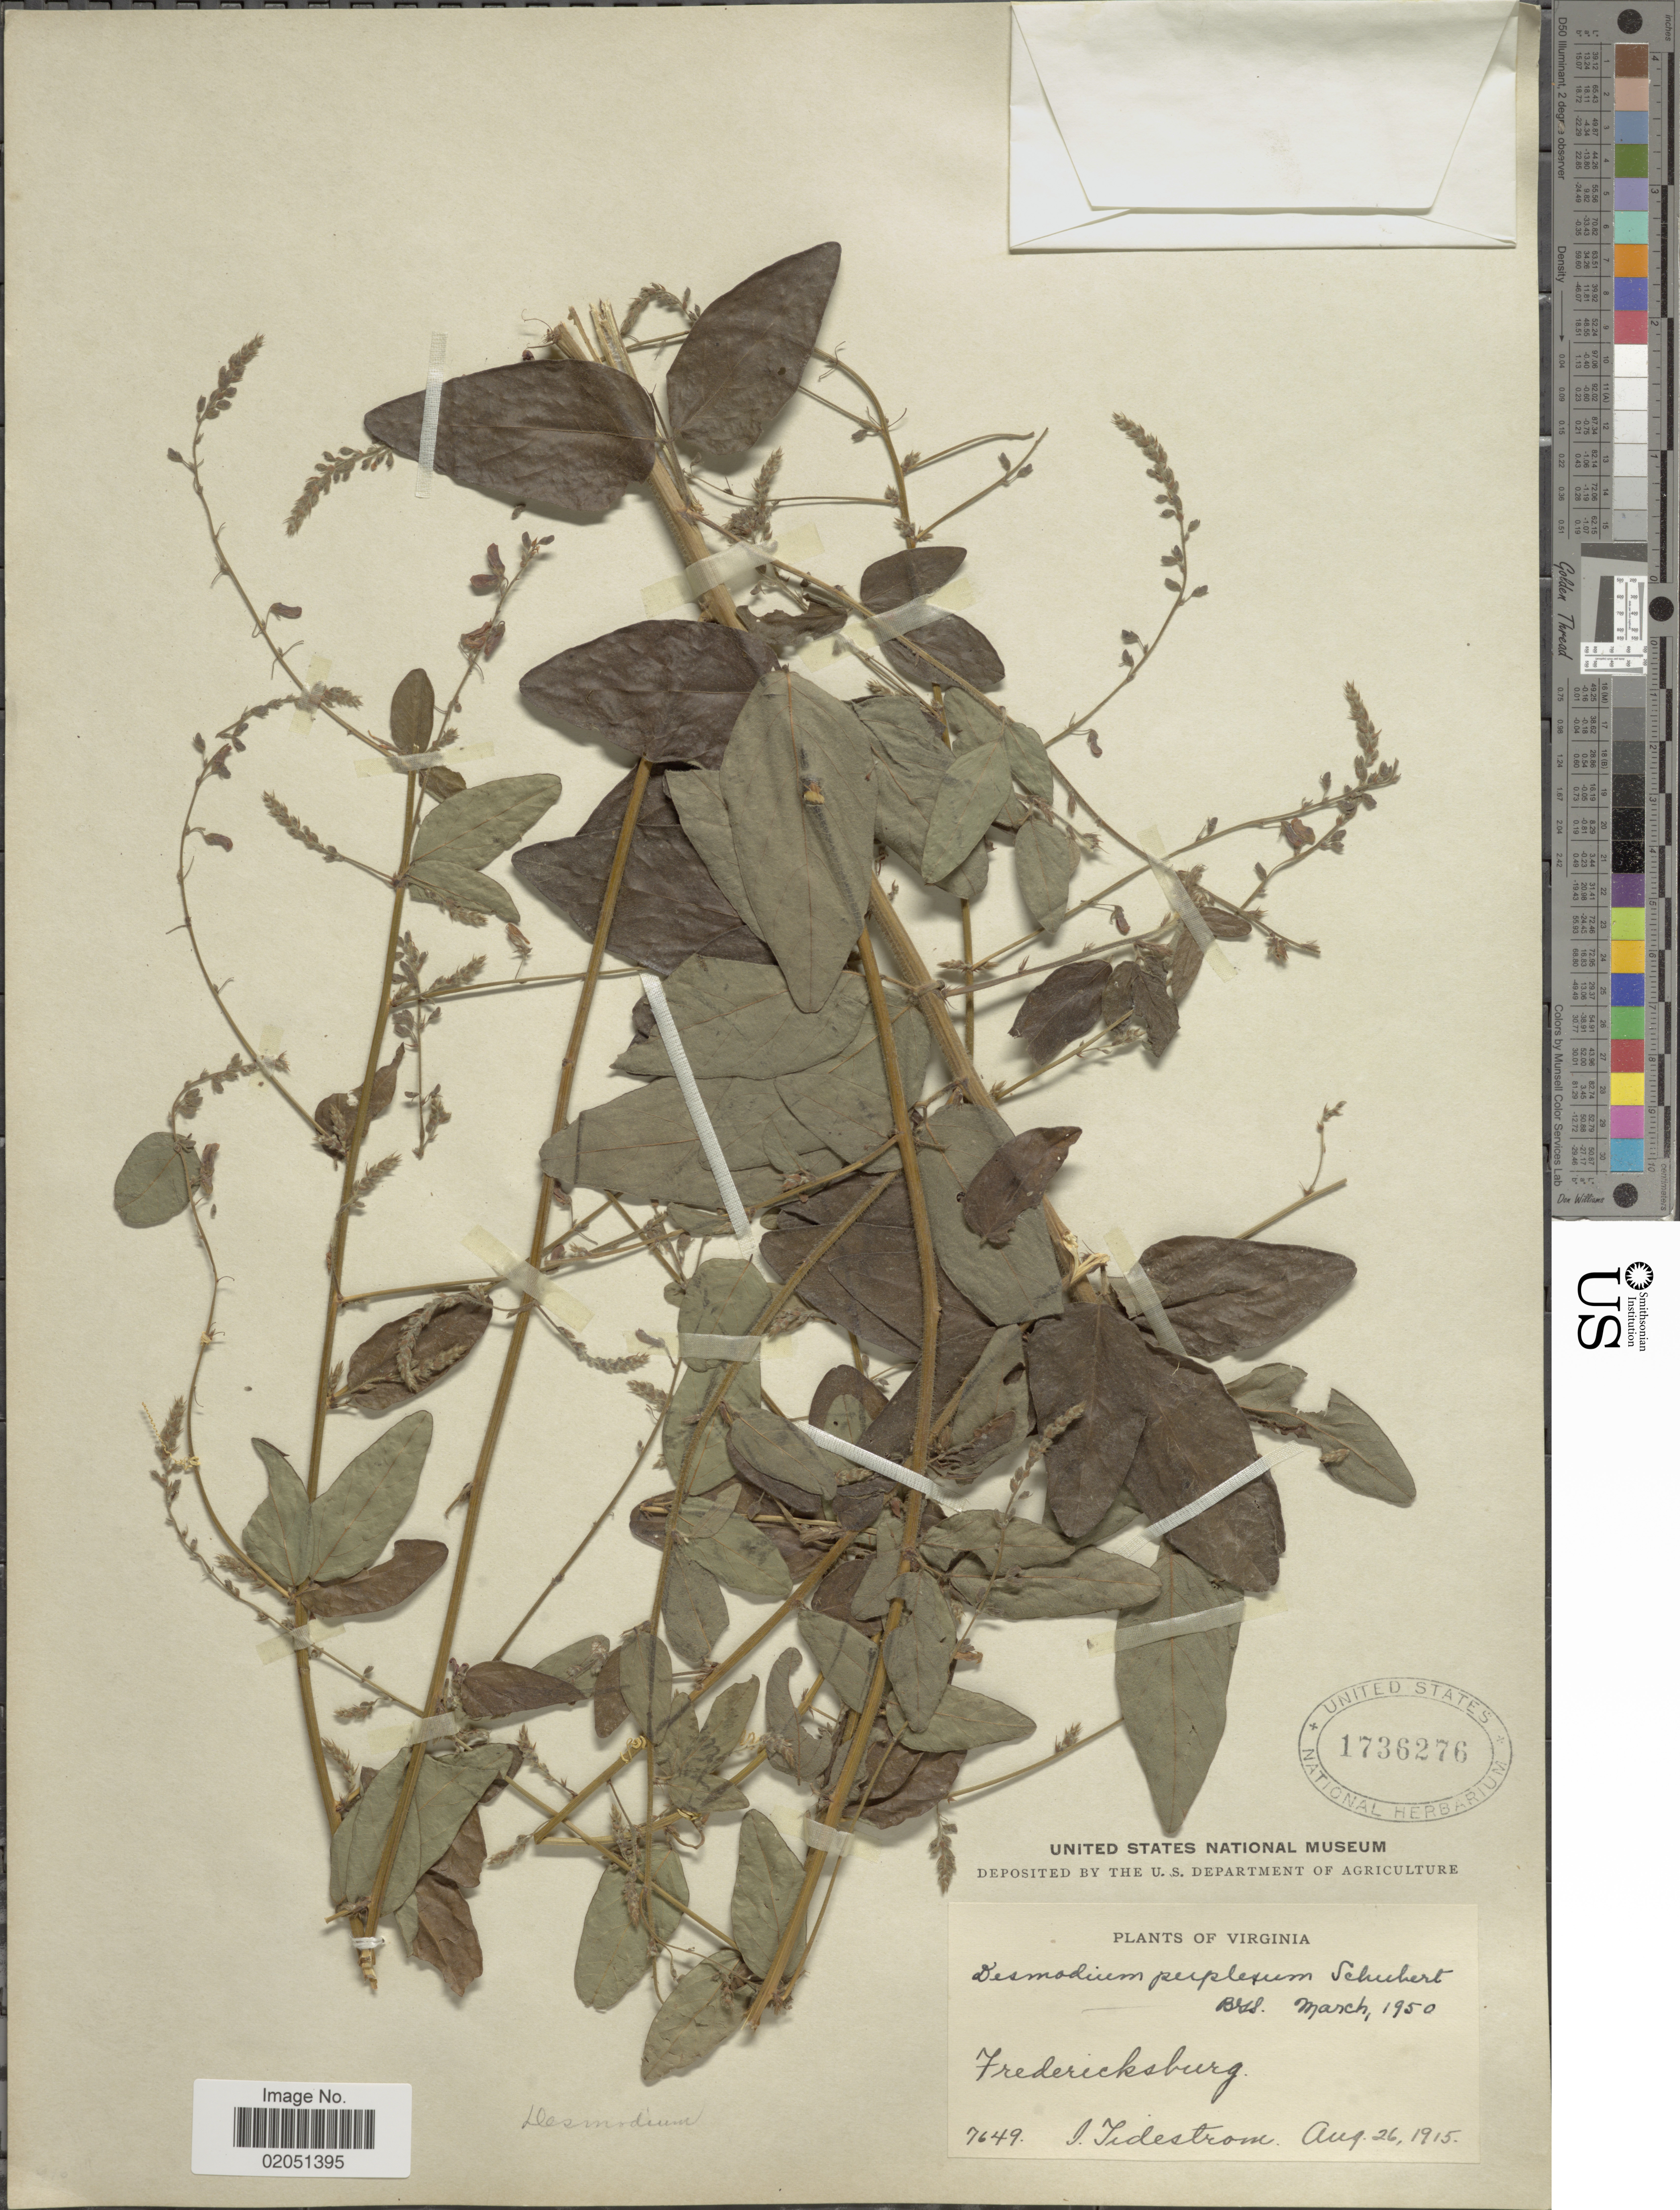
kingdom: Plantae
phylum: Tracheophyta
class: Magnoliopsida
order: Fabales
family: Fabaceae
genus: Desmodium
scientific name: Desmodium perplexum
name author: B.G. Schub.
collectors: I. F. Tidestrom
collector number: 7649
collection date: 1915-08-26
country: United States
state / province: Virginia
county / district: City of Fredericksburg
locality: Fredericksburg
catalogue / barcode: US 1736279